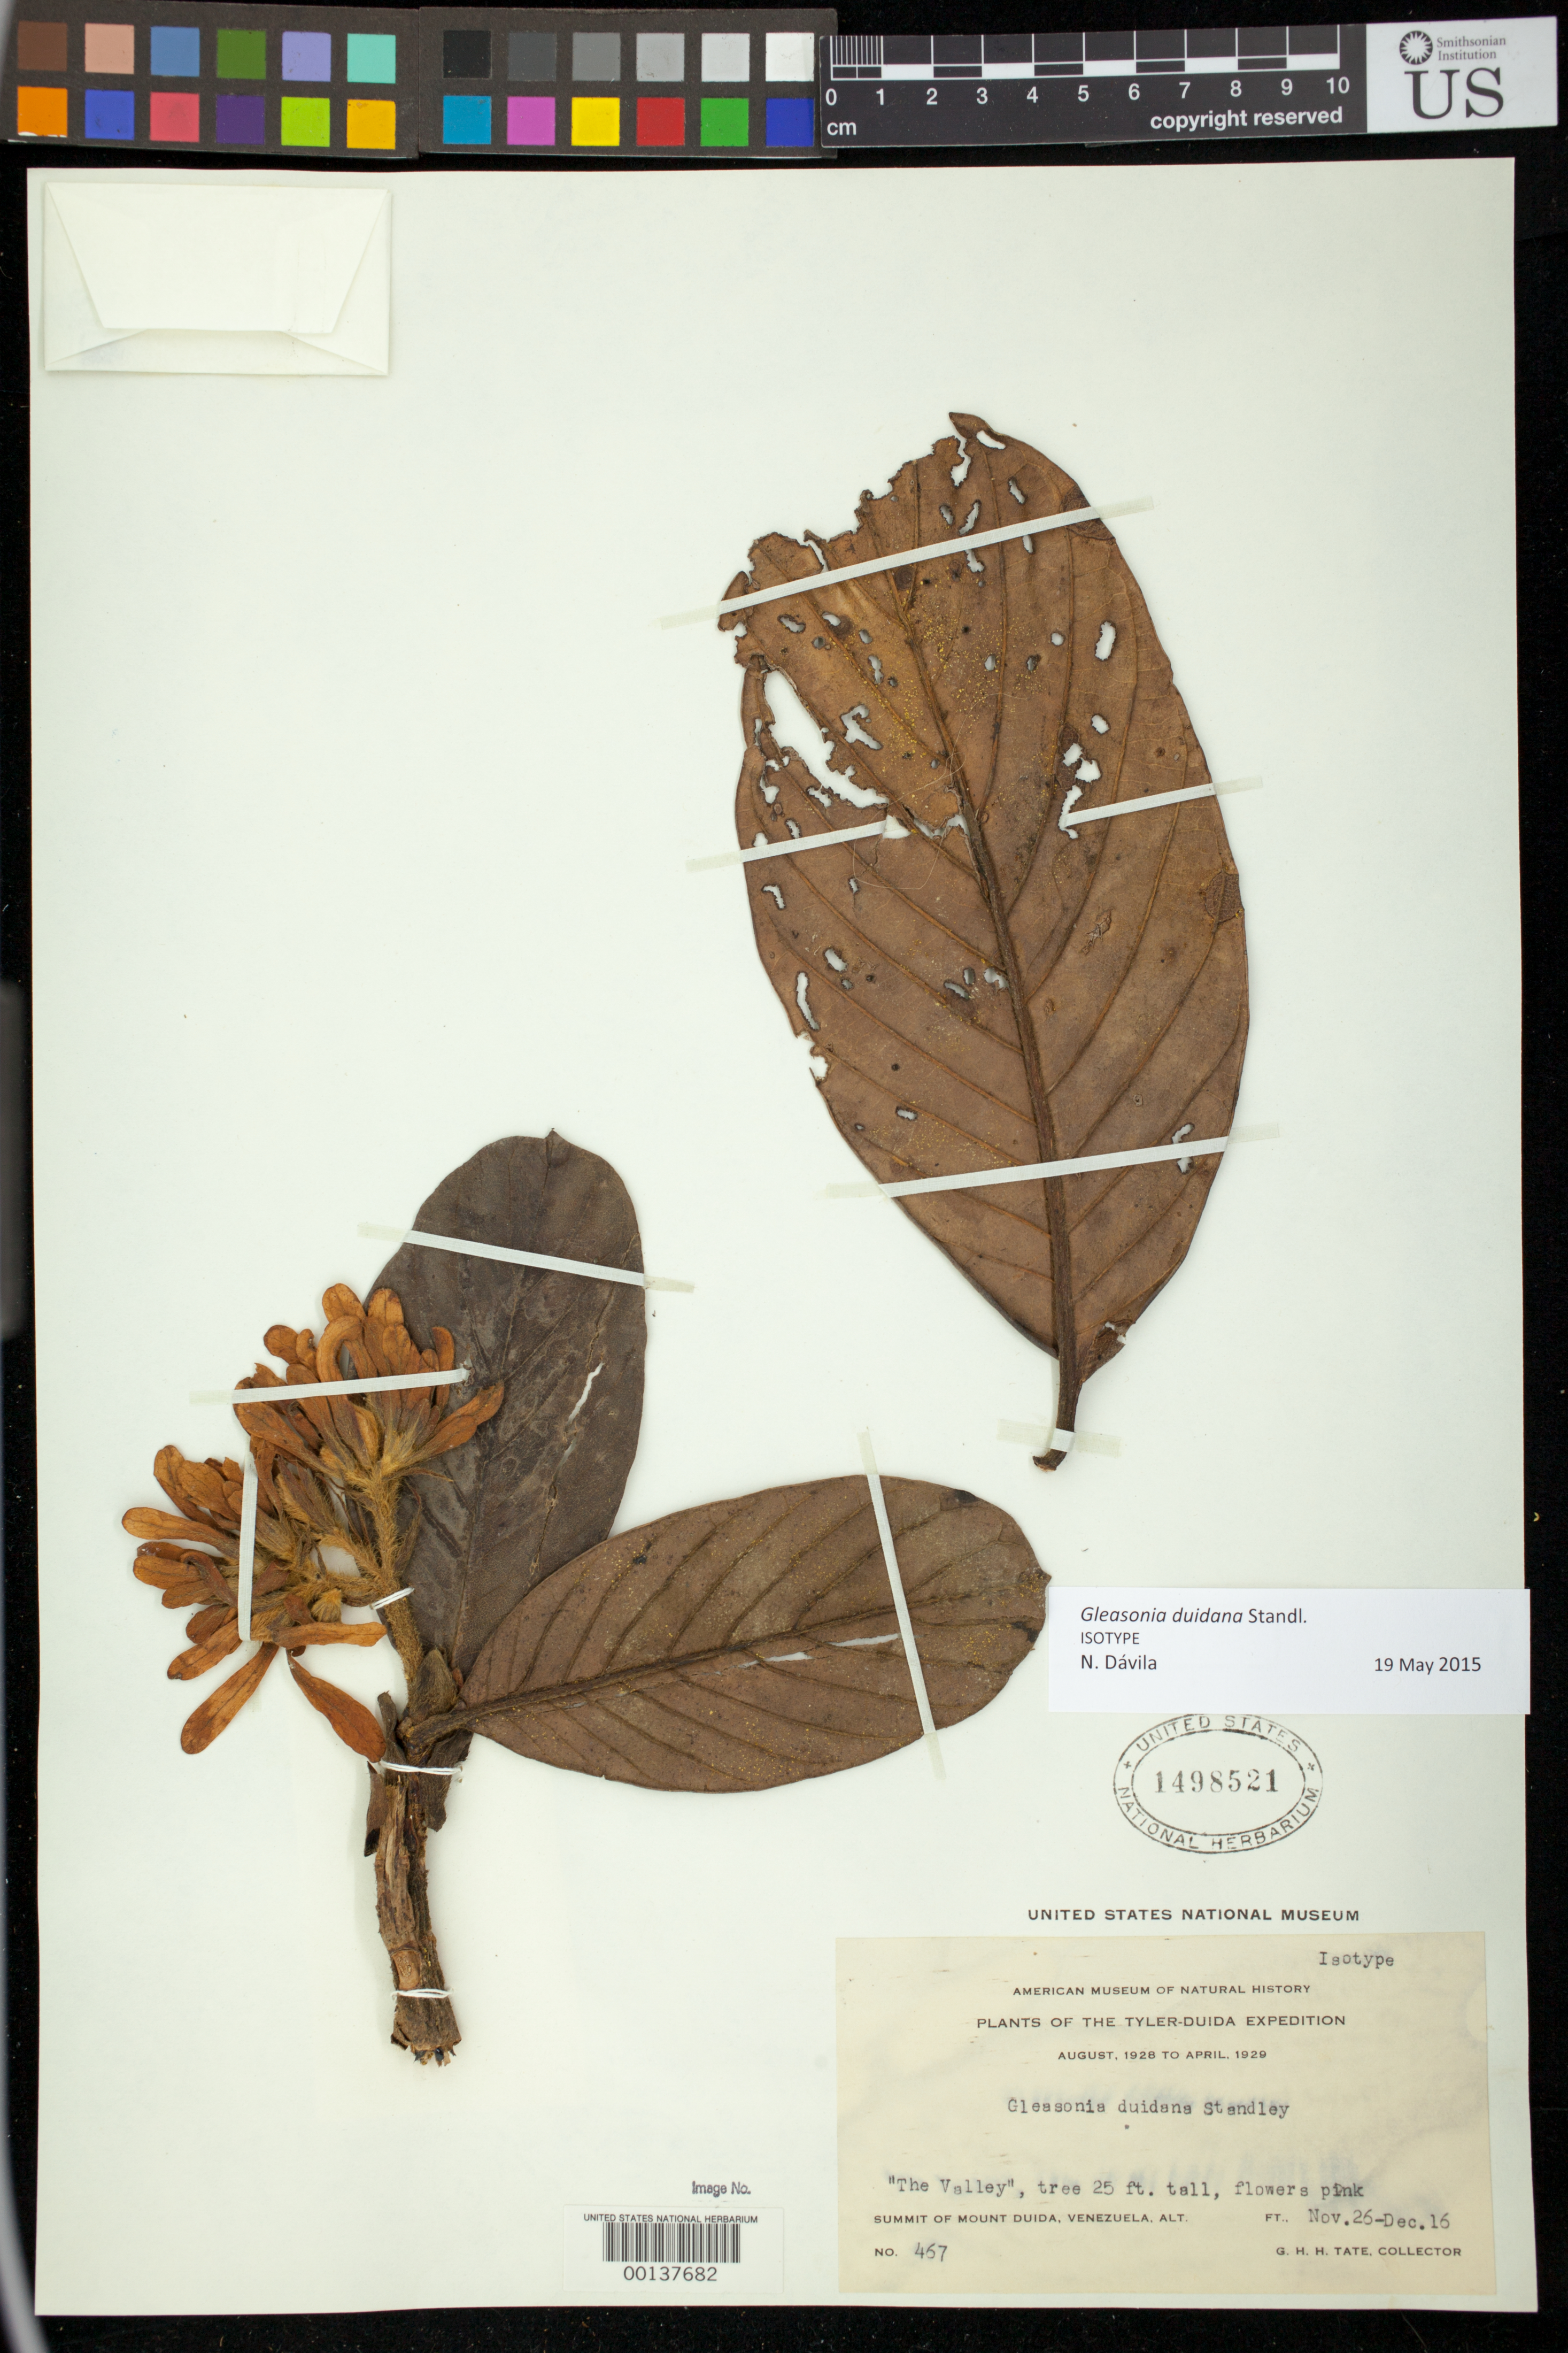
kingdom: Plantae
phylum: Tracheophyta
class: Magnoliopsida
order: Gentianales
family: Rubiaceae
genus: Gleasonia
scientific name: Gleasonia duidana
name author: Standl.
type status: Isotype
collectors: G. H. H.Tate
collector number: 467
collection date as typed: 26 Nov 1928 to 16 Dec 1928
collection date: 1928-11-26/1928-12-16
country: Venezuela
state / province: Amazonas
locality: Mt. Duida.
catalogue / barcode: US 1498521